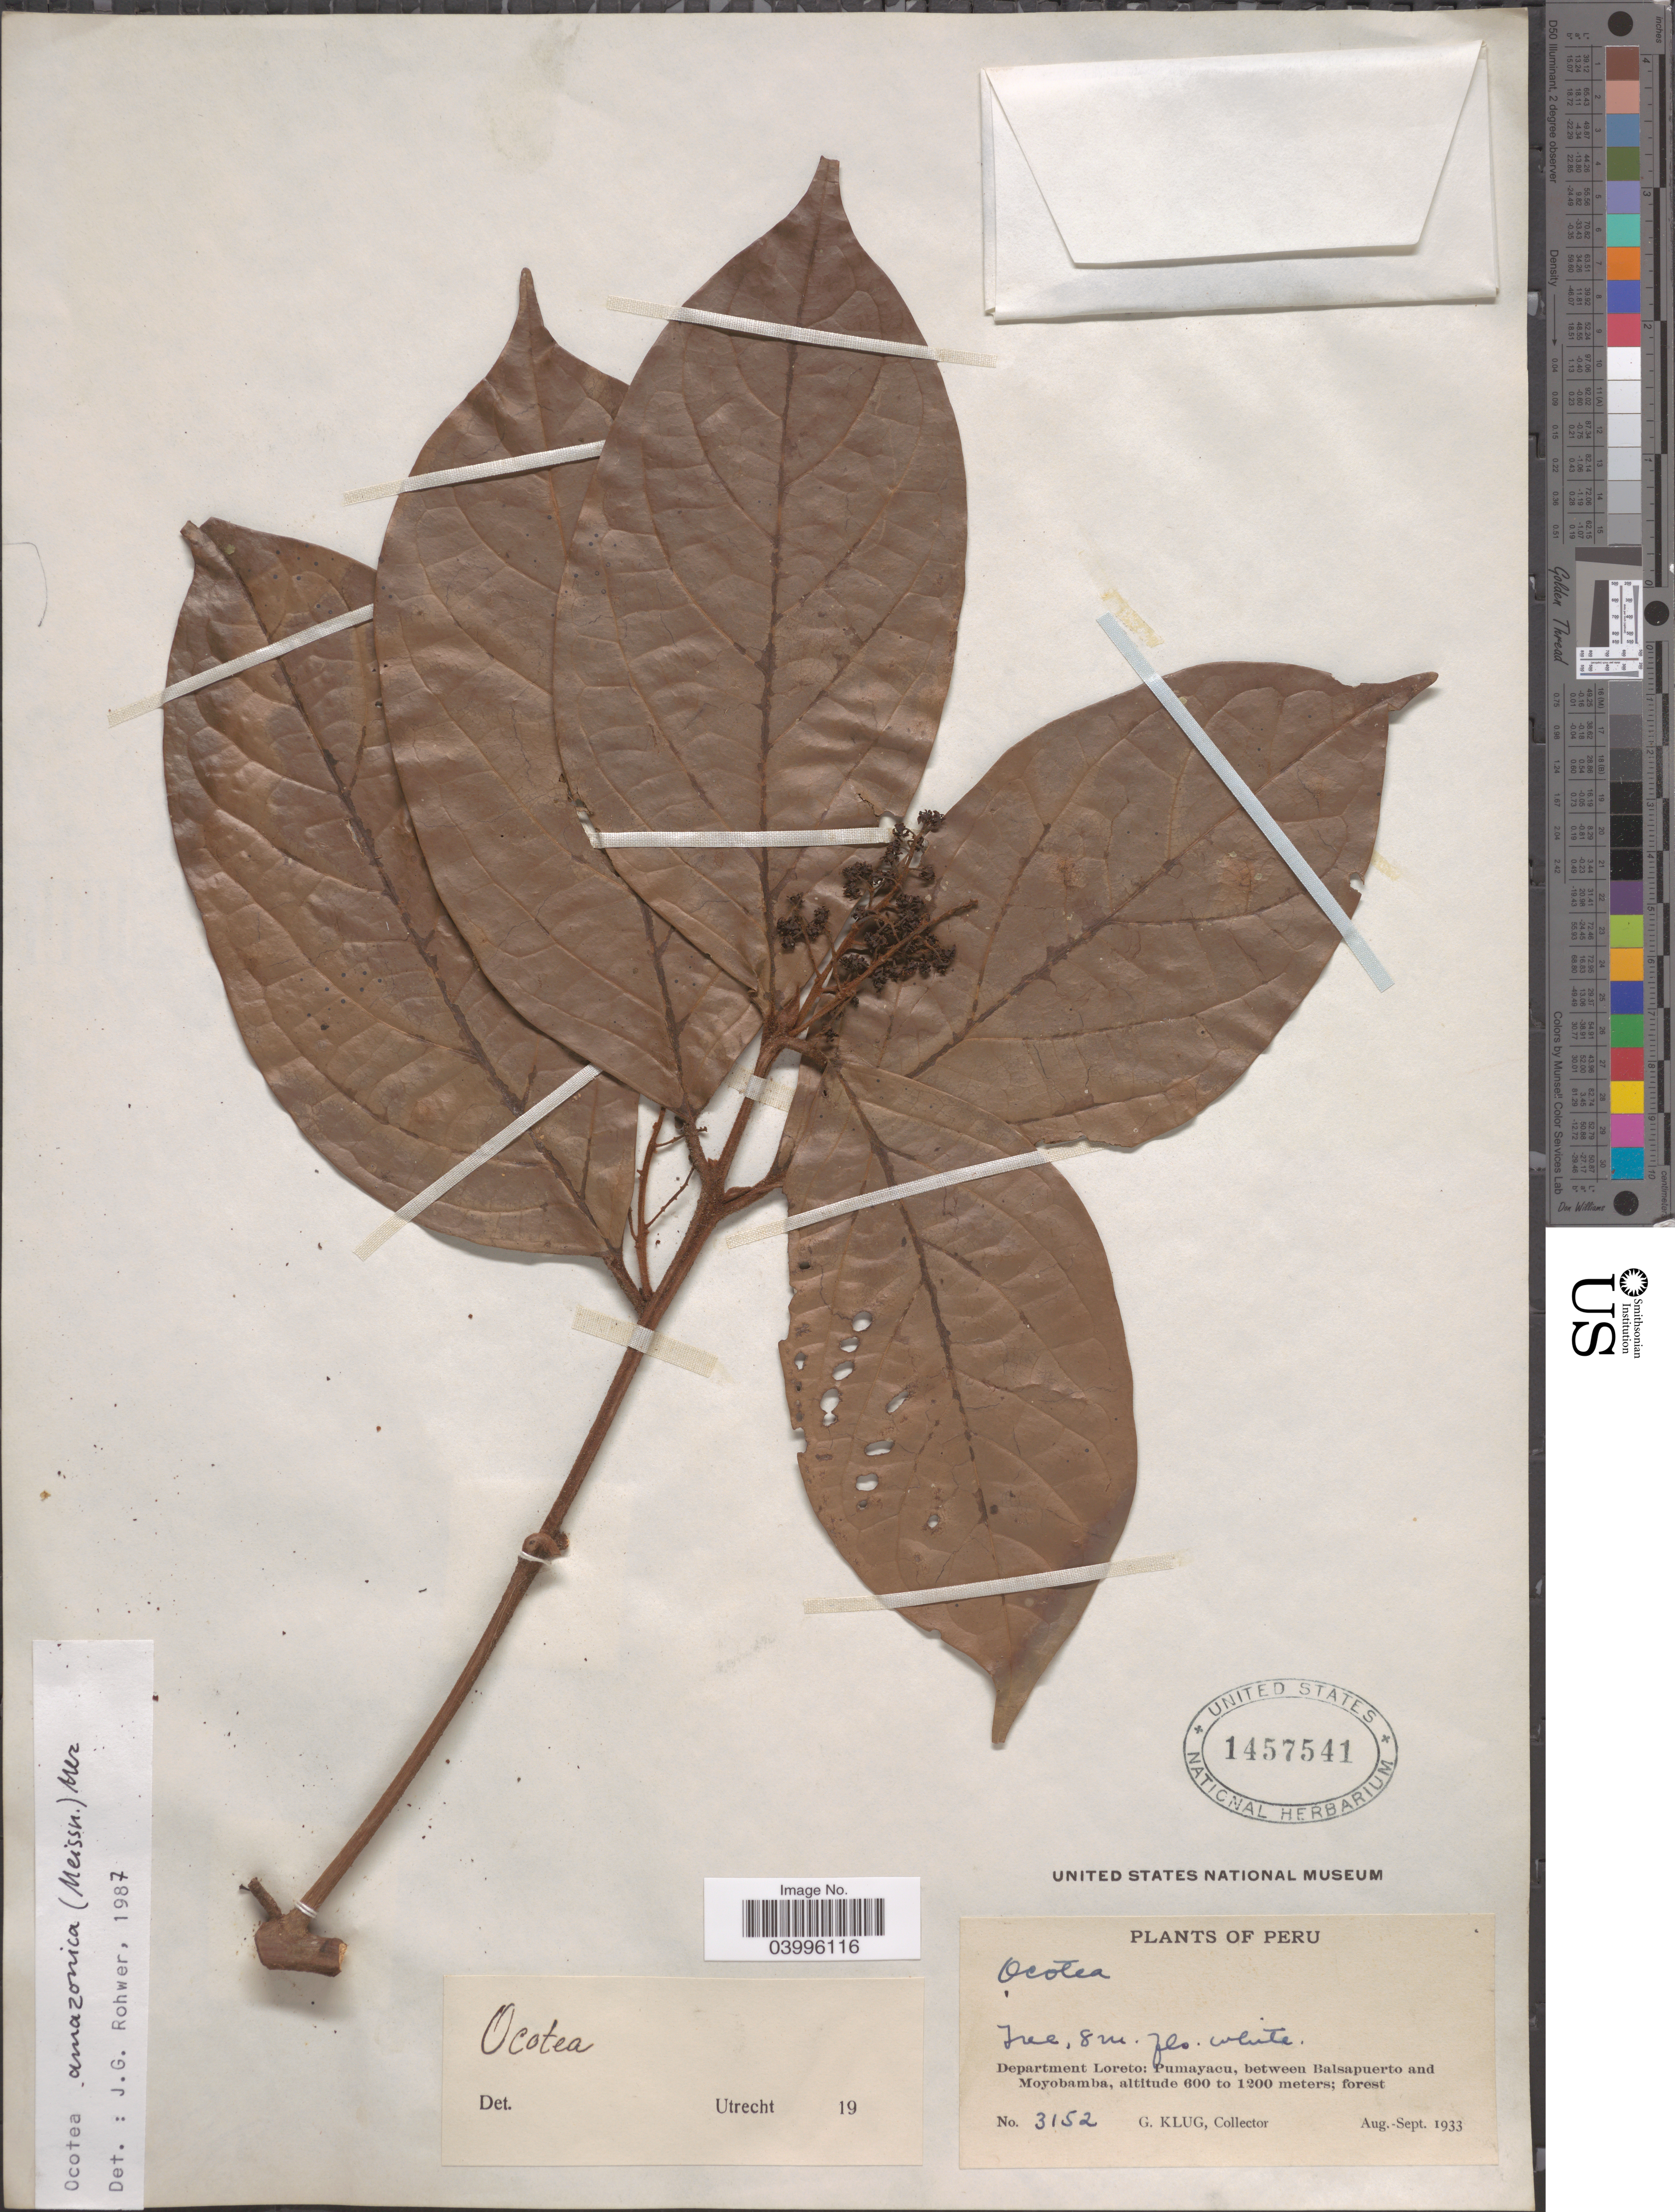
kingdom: Plantae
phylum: Tracheophyta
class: Magnoliopsida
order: Laurales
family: Lauraceae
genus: Ocotea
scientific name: Ocotea amazonica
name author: (Meisn.) Mez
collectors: G. Klug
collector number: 3152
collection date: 1933-08/1933-09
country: Peru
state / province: Loreto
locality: Departmento Loreto: Pumayacu, between Balsapuerto and Moyobamba.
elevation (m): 600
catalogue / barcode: US 1457541